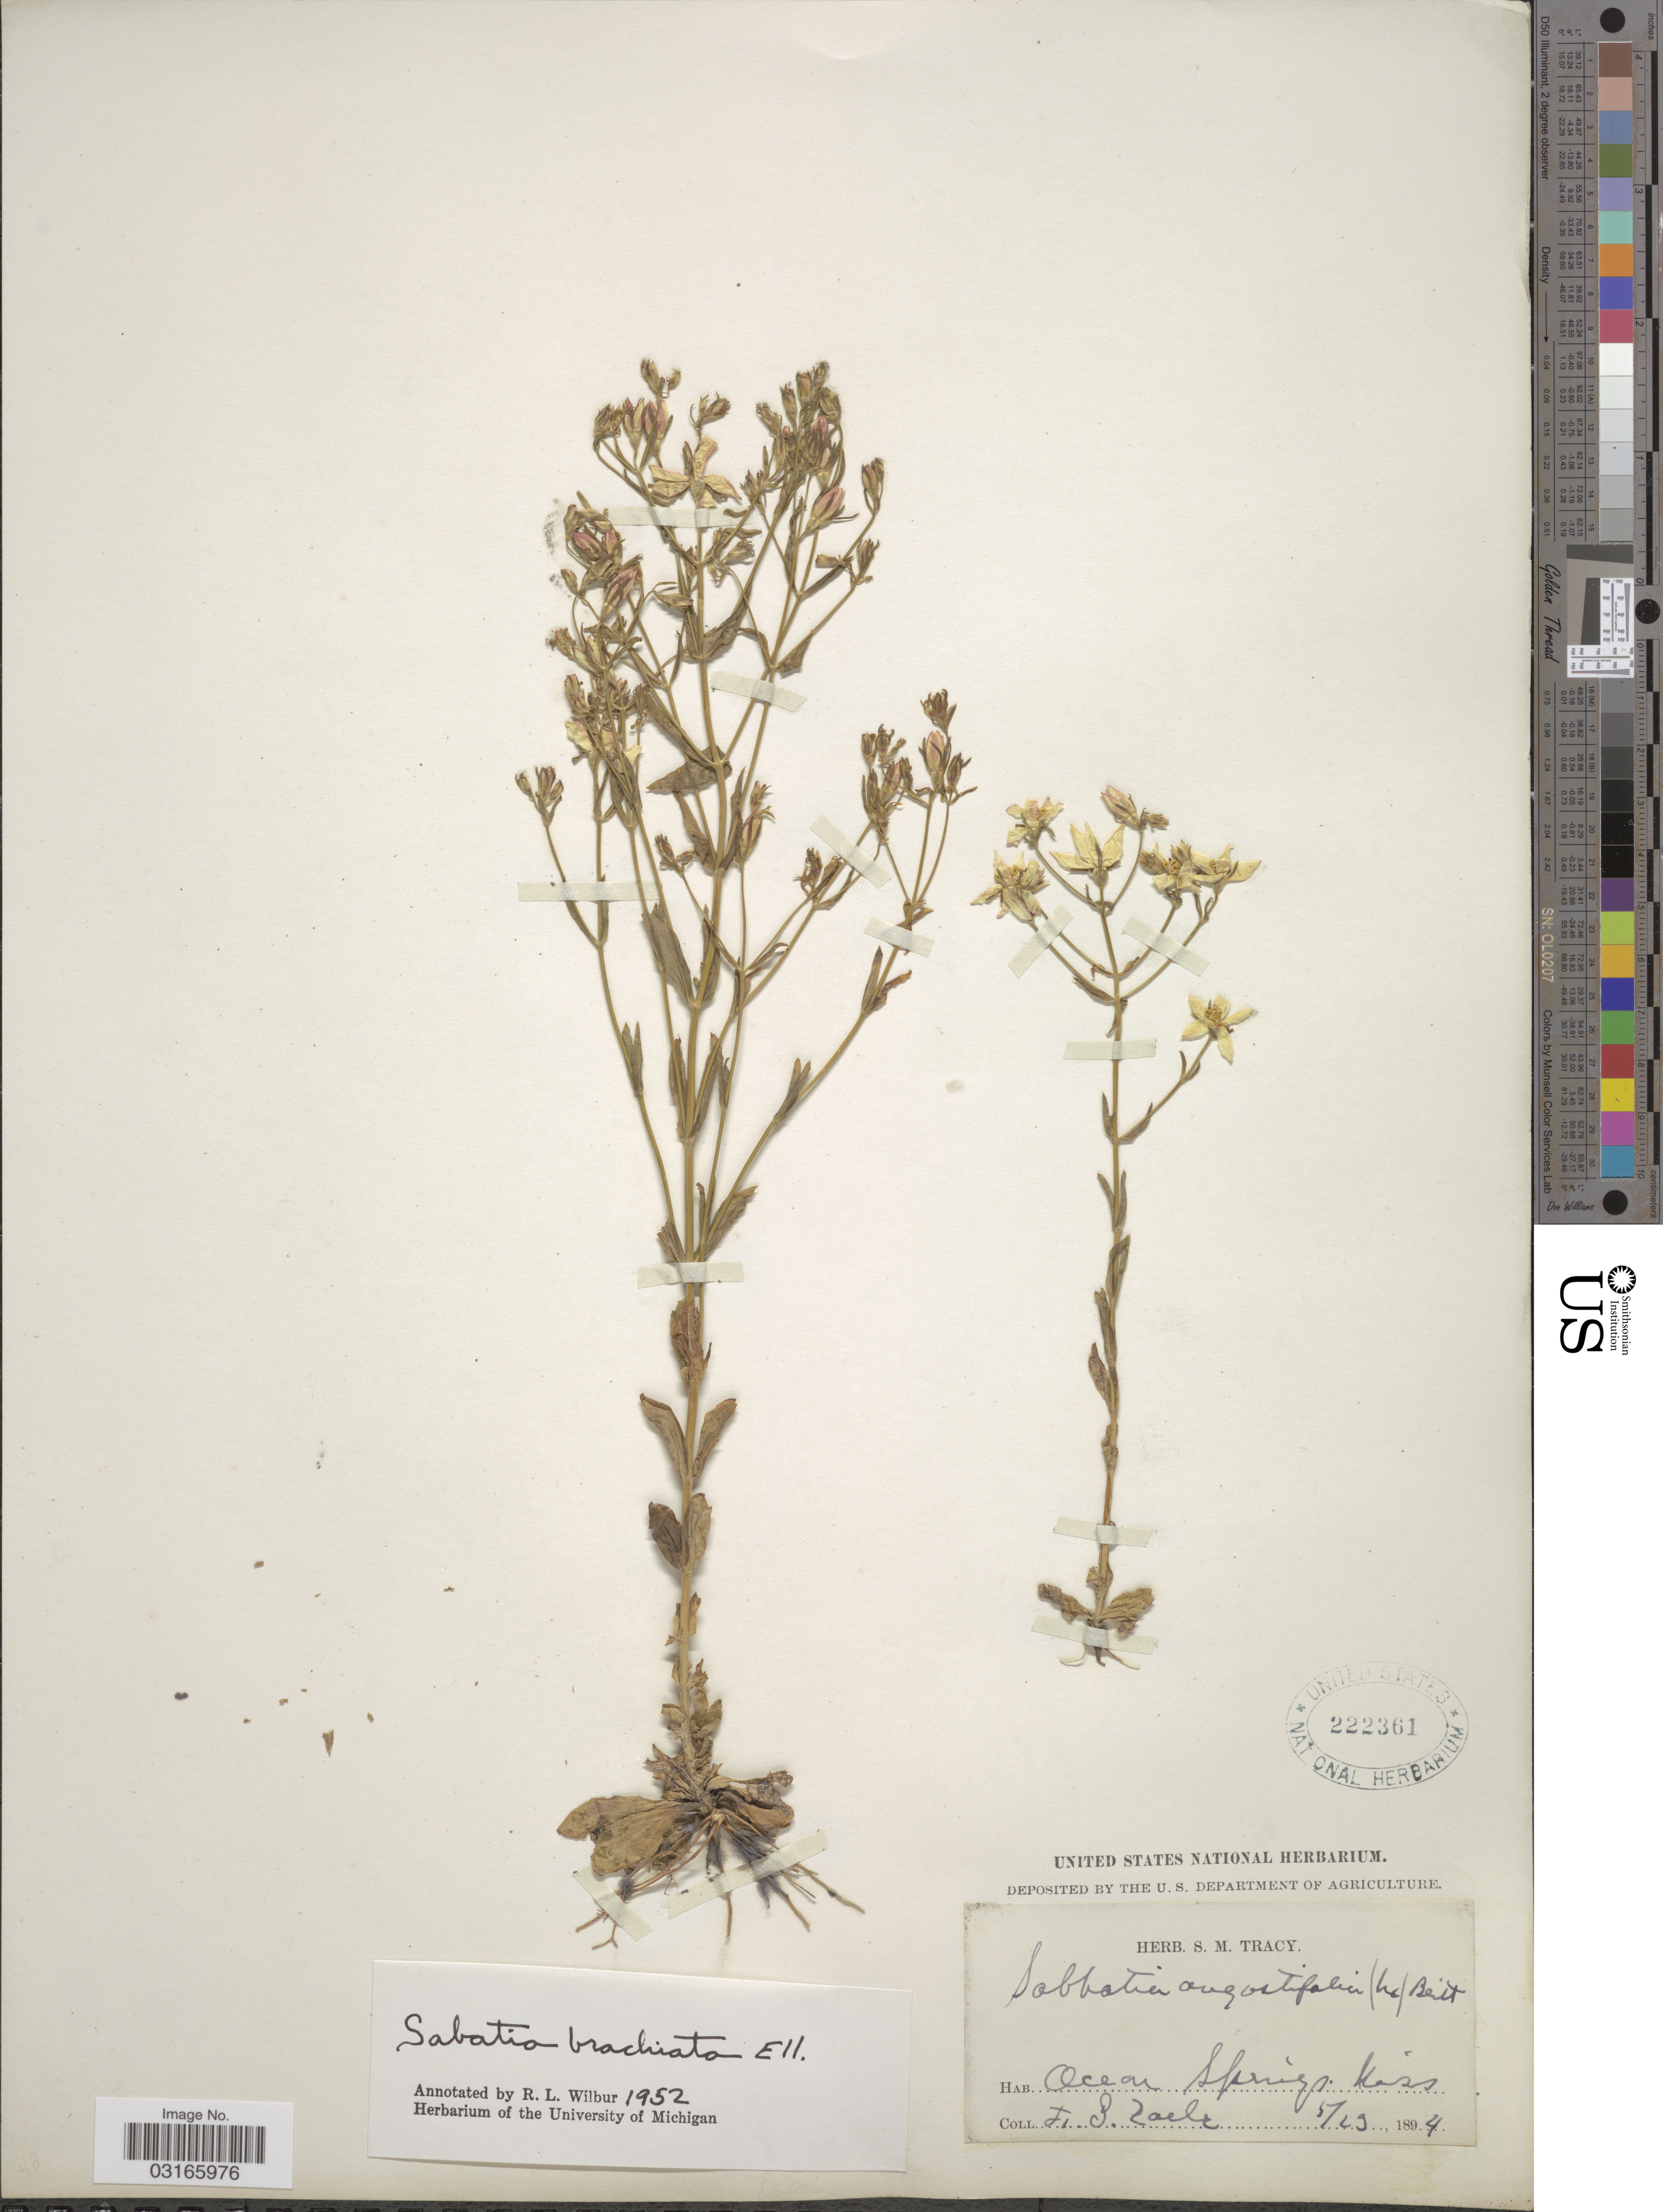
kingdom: Plantae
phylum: Tracheophyta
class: Magnoliopsida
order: Gentianales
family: Gentianaceae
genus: Sabatia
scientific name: Sabatia brachiata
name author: Elliott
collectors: F. S. Earle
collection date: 1894-05-29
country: United States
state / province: Mississippi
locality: Ocean Springs, Miss.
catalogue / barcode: US 222361